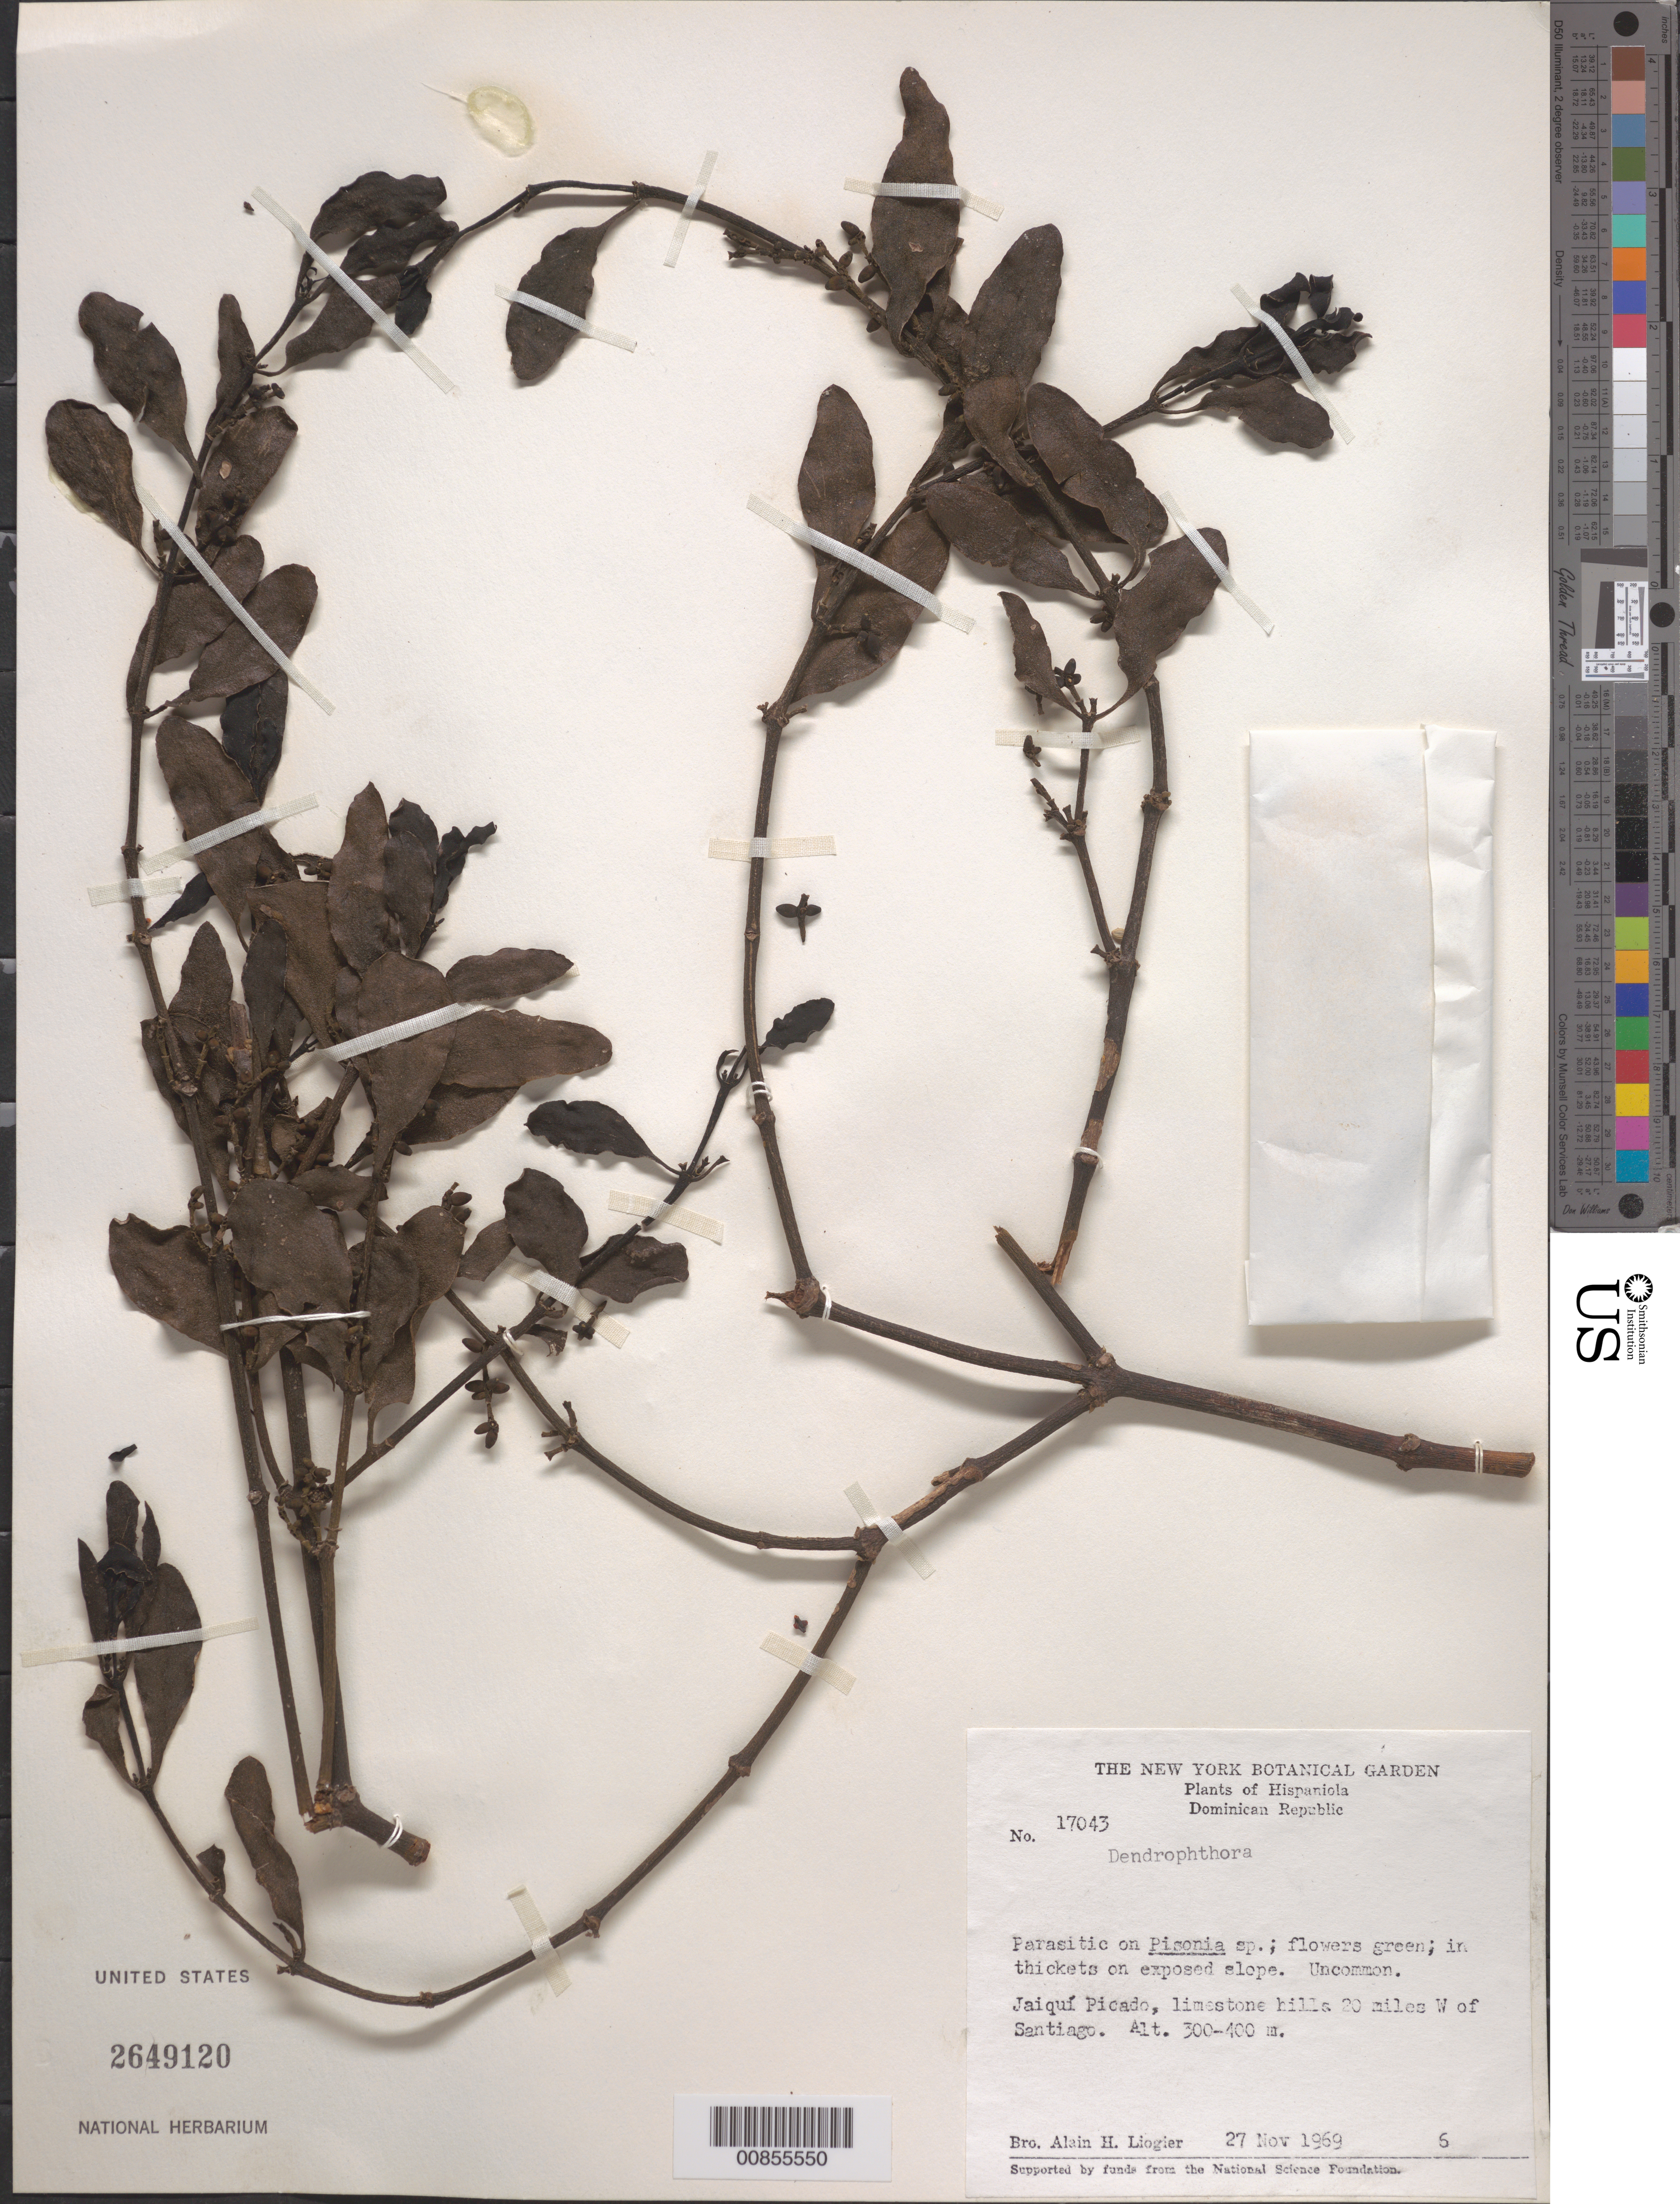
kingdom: Plantae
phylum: Tracheophyta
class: Magnoliopsida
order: Santalales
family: Viscaceae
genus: Phoradendron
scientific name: Phoradendron anceps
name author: (Spreng.) M. Gómez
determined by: Caraballo-Ortiz, Marcos A., (MISS), University of Mississippi (UNITED STATES)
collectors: A. H. Liogier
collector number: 17043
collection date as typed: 27 Nov 1969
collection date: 1969-11-27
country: Dominican Republic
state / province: Santiago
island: Hispaniola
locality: Jaiquí Picado, 20 miles W of Santiago.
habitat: On Pisonia sp.; limestone hills, in thickets on exposed slope.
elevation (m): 300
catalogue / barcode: US 2649120